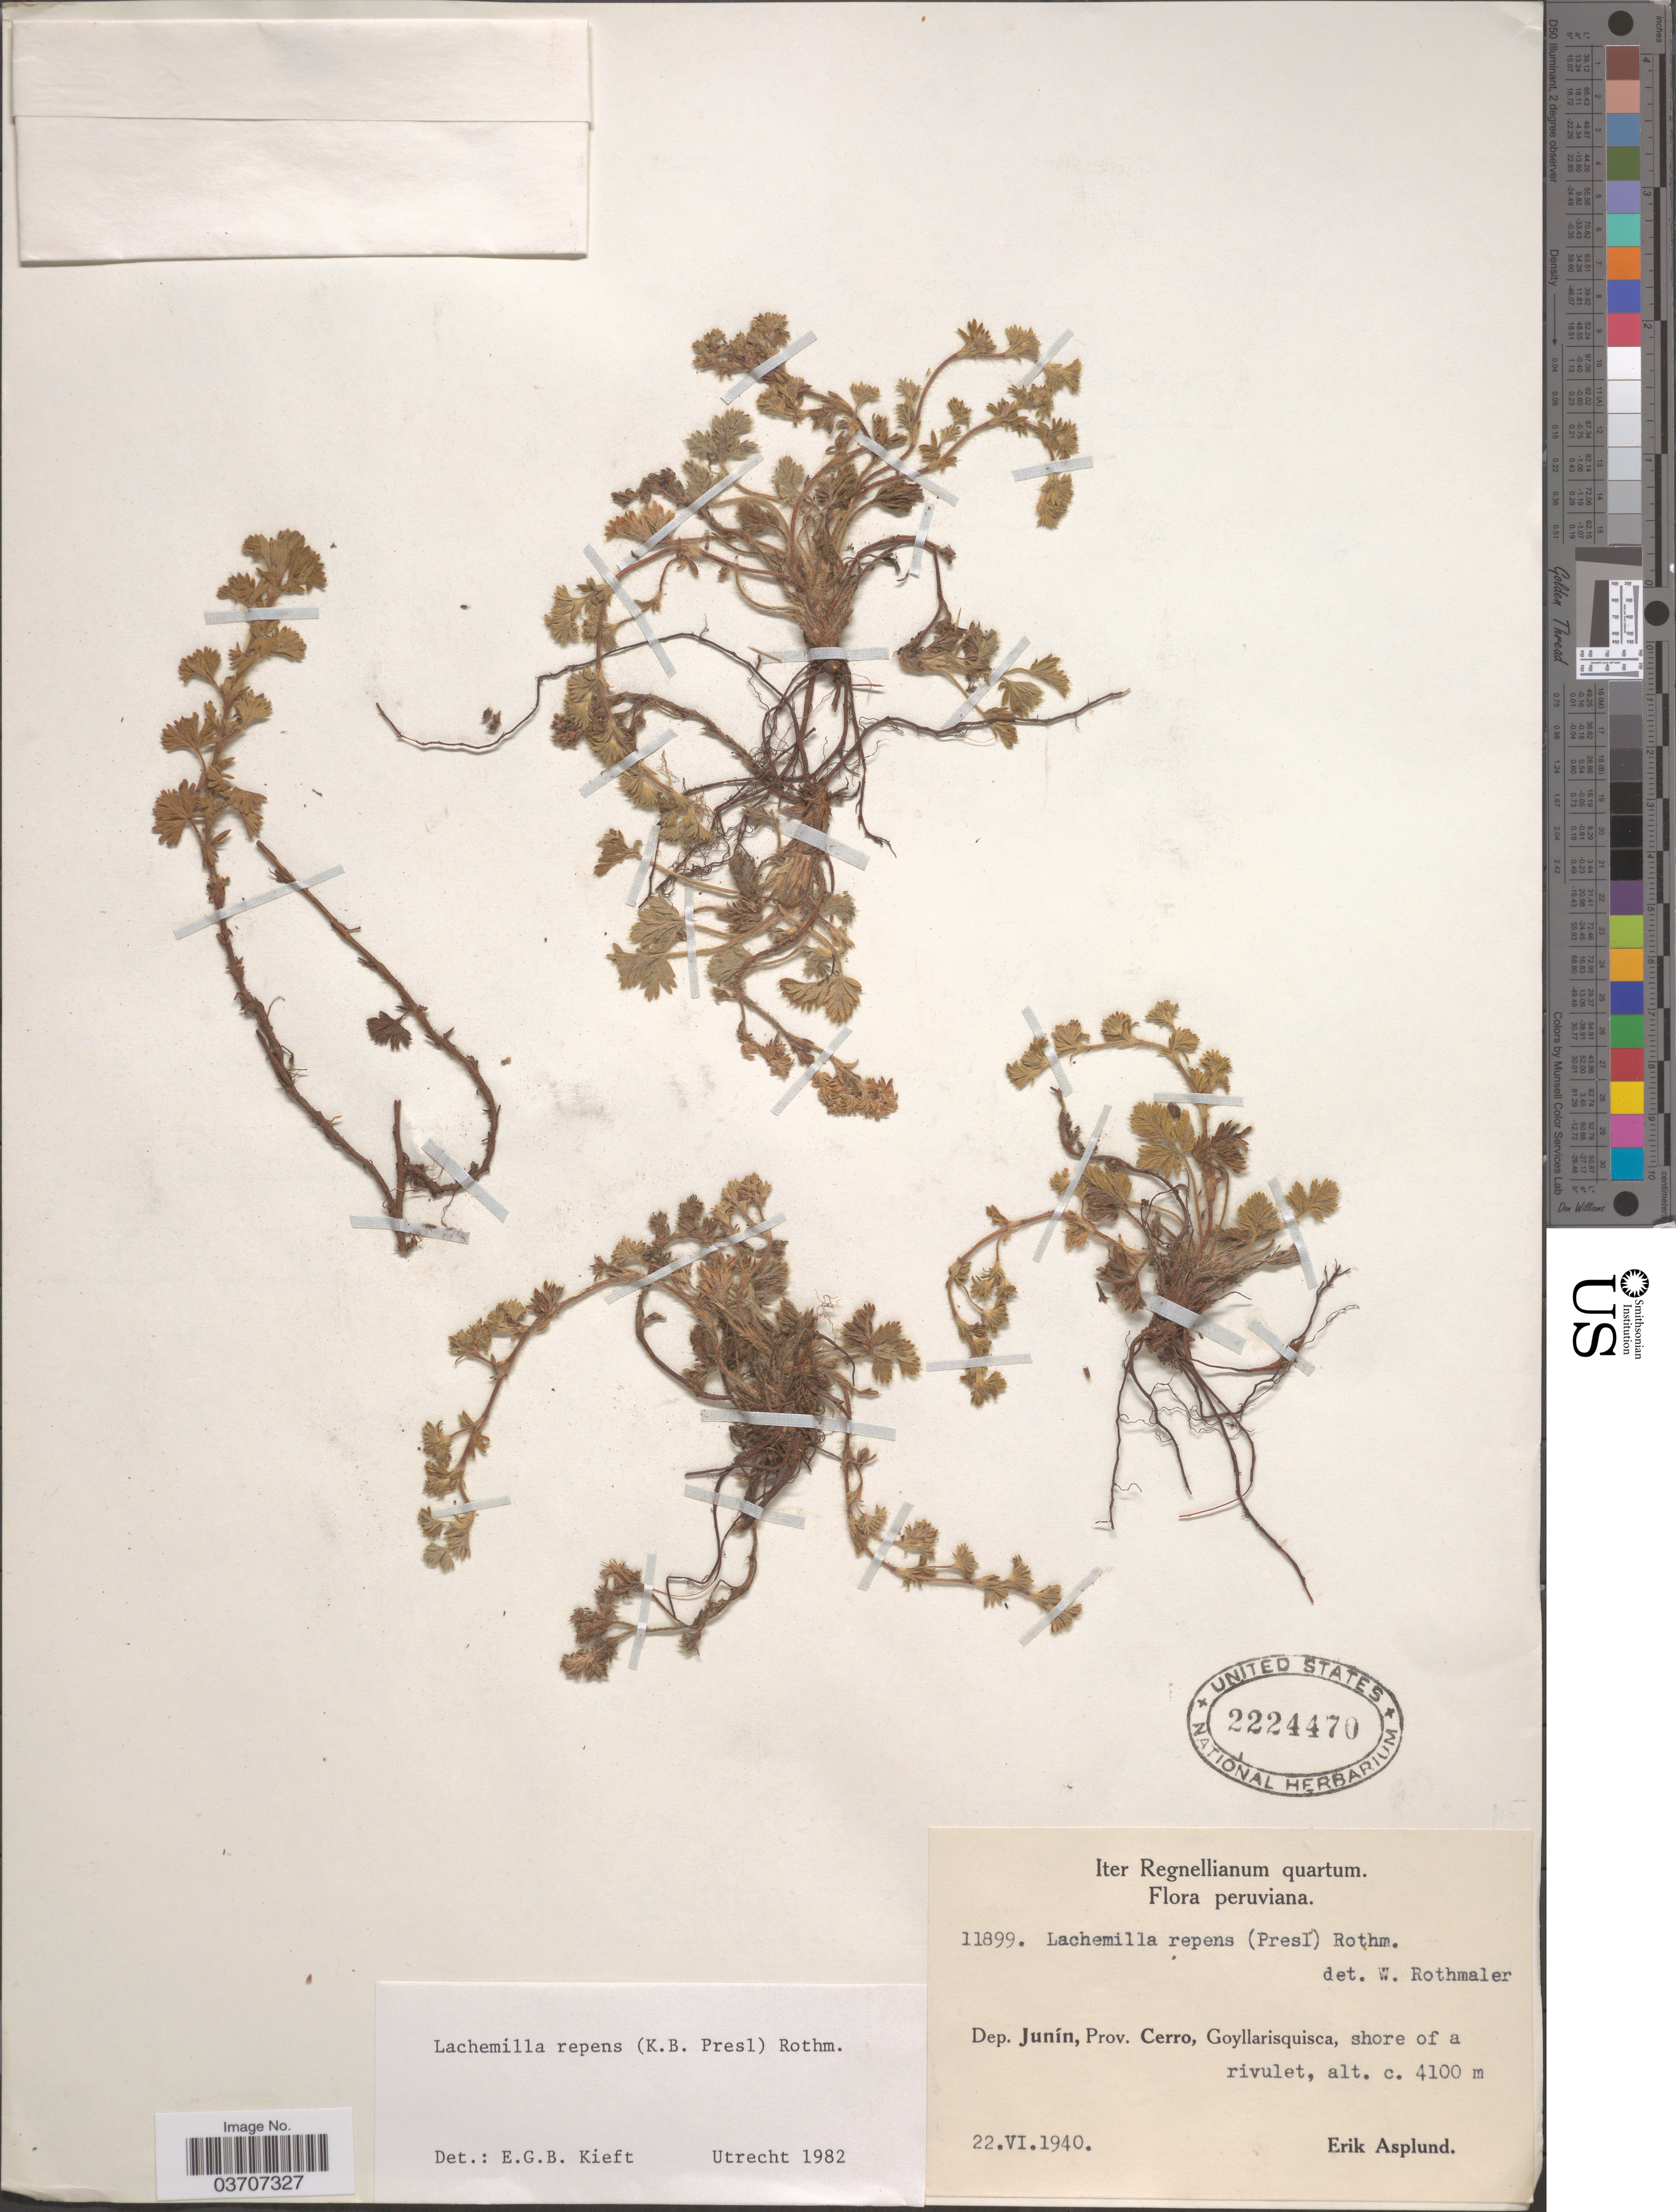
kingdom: Plantae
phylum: Tracheophyta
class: Magnoliopsida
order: Rosales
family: Rosaceae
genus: Lachemilla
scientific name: Lachemilla repens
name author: (C. Presl) Rothm.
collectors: E. Asplund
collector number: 11899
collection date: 1940-06-22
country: Peru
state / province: Junín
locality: Dep. Junín, Prov. Cerro, Goyllarisquisca, shore of a rivulet.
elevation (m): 4100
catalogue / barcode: US 2224470